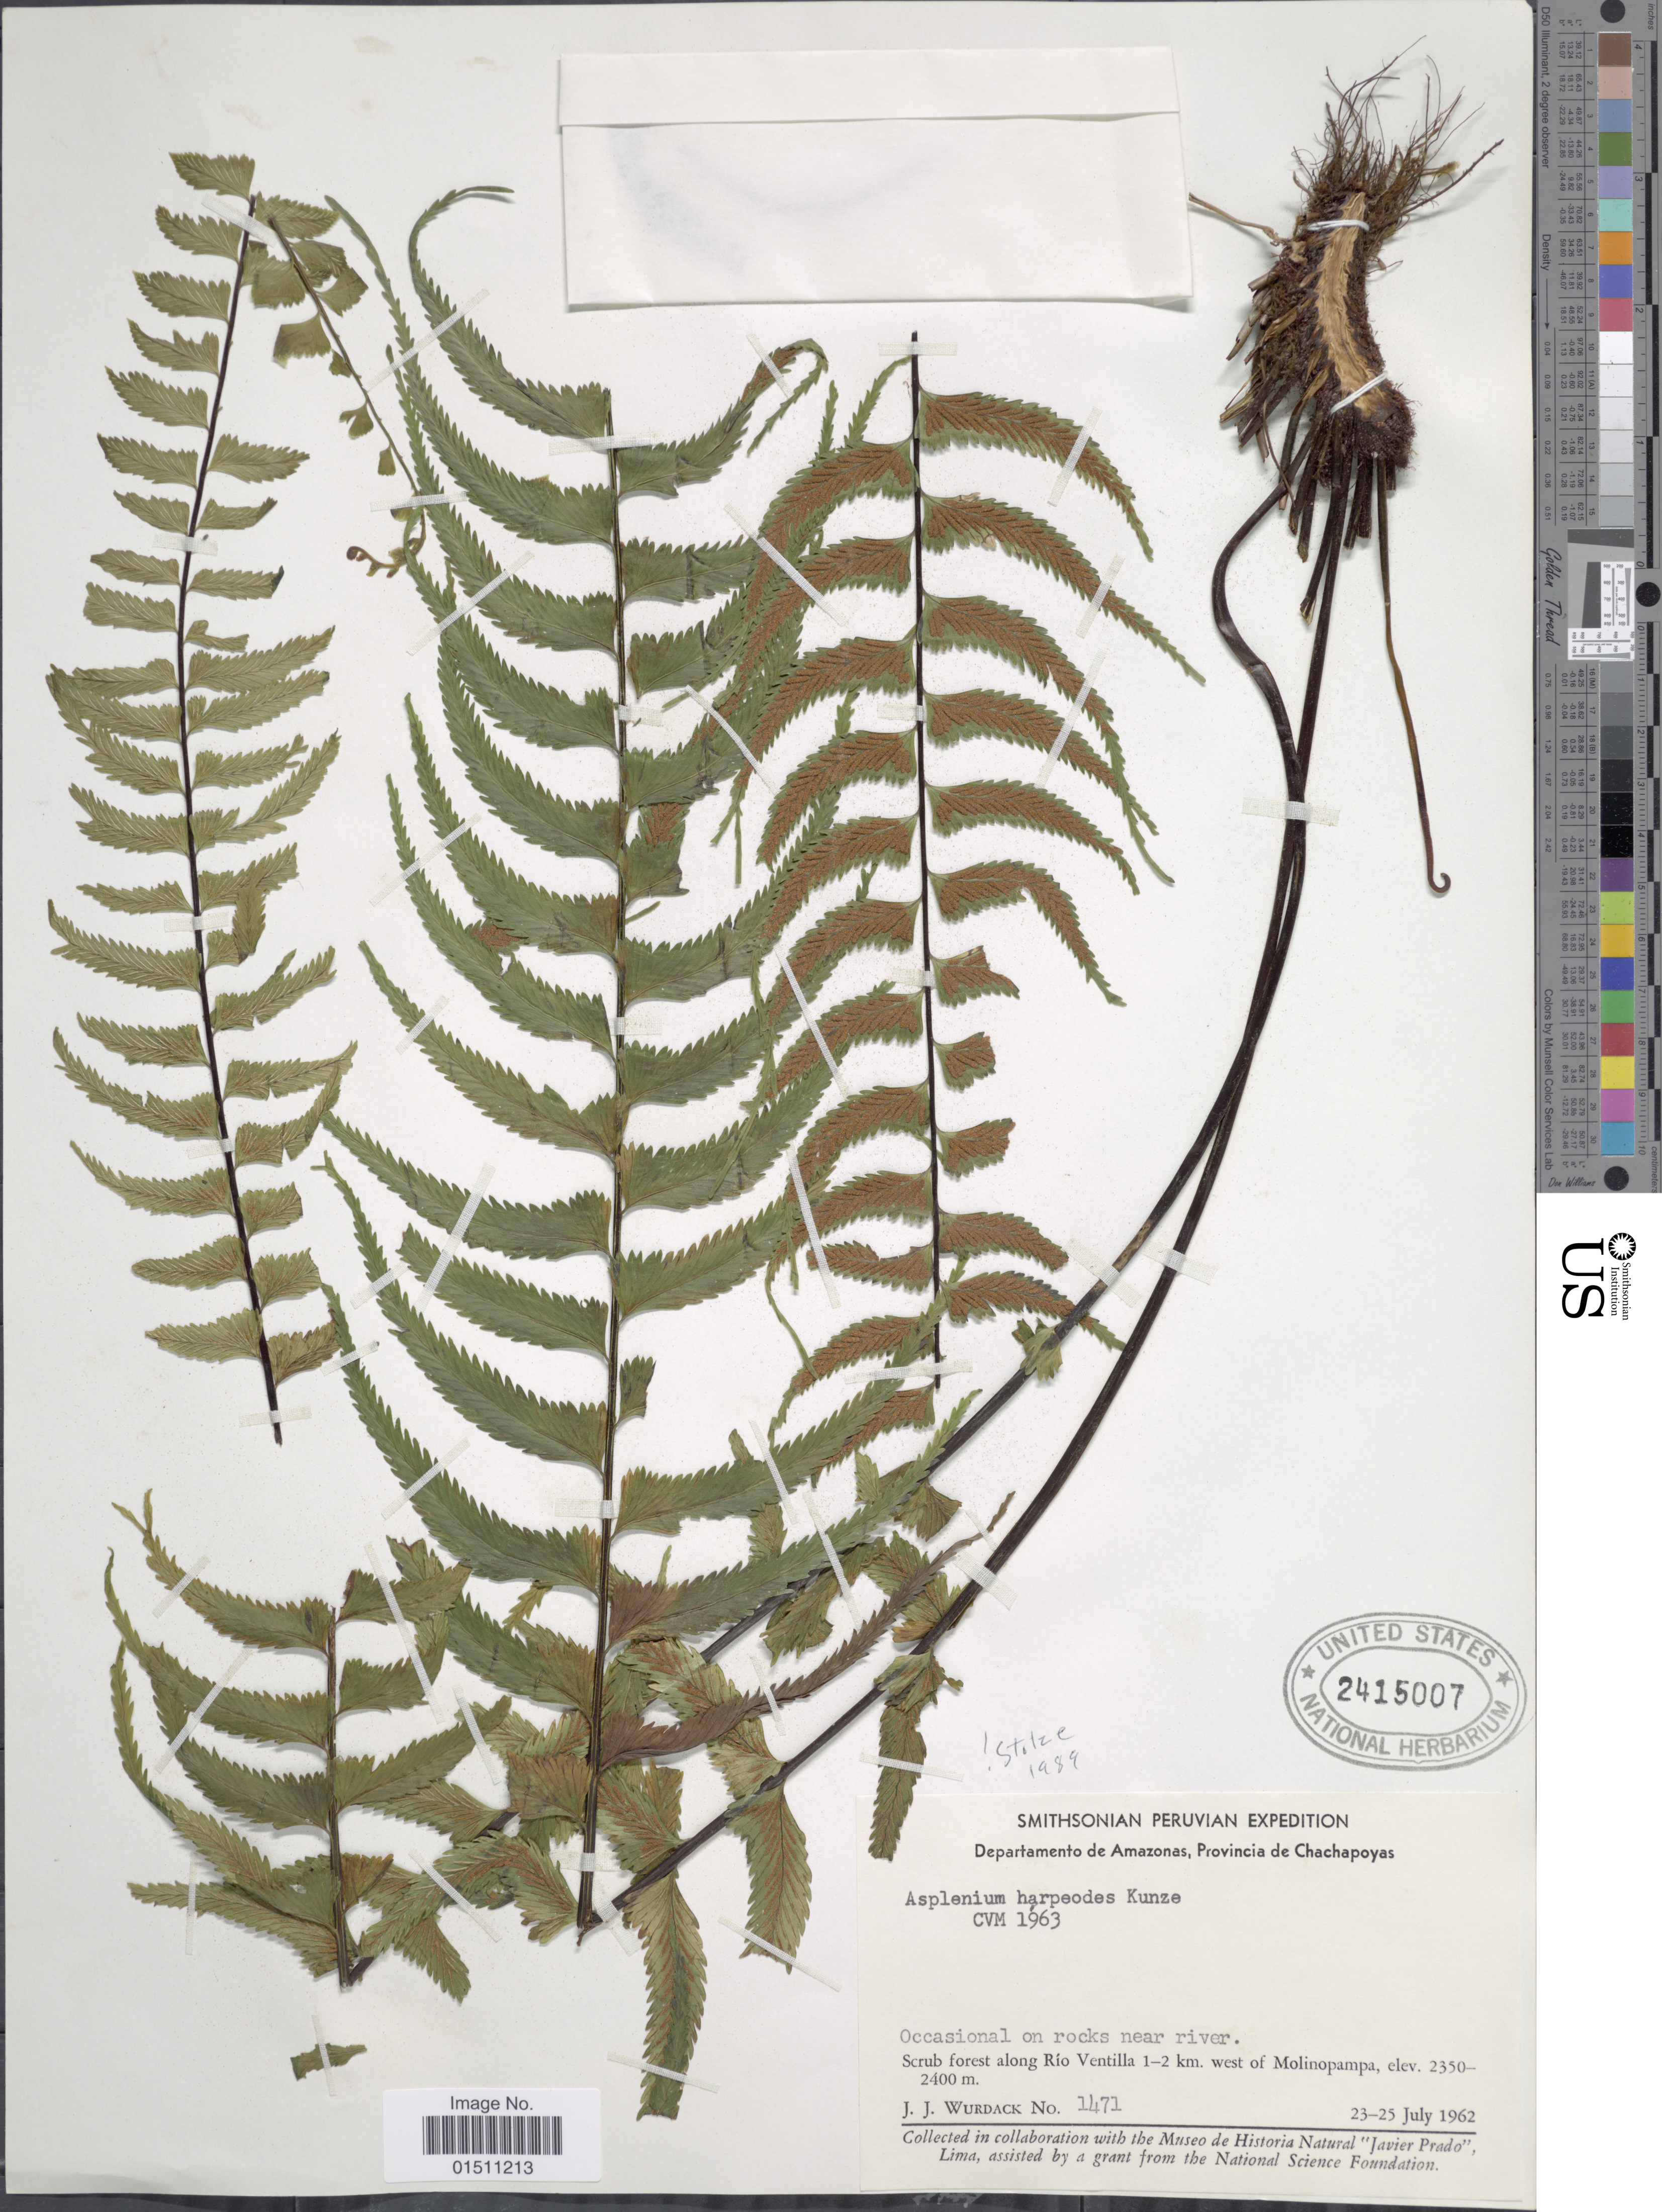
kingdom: Plantae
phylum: Tracheophyta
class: Polypodiopsida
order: Polypodiales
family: Aspleniaceae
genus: Asplenium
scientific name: Asplenium harpeodes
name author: Kunze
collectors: J. J. Wurdack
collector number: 1471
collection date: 1962-07-23/1962-07-25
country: Peru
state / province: Amazonas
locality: Peru, Departamento de Amazonas, Provincia de Chachapoyas, along Río Ventilla 1-2 km. west of Molinopampa.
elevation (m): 2350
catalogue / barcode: US 2415007